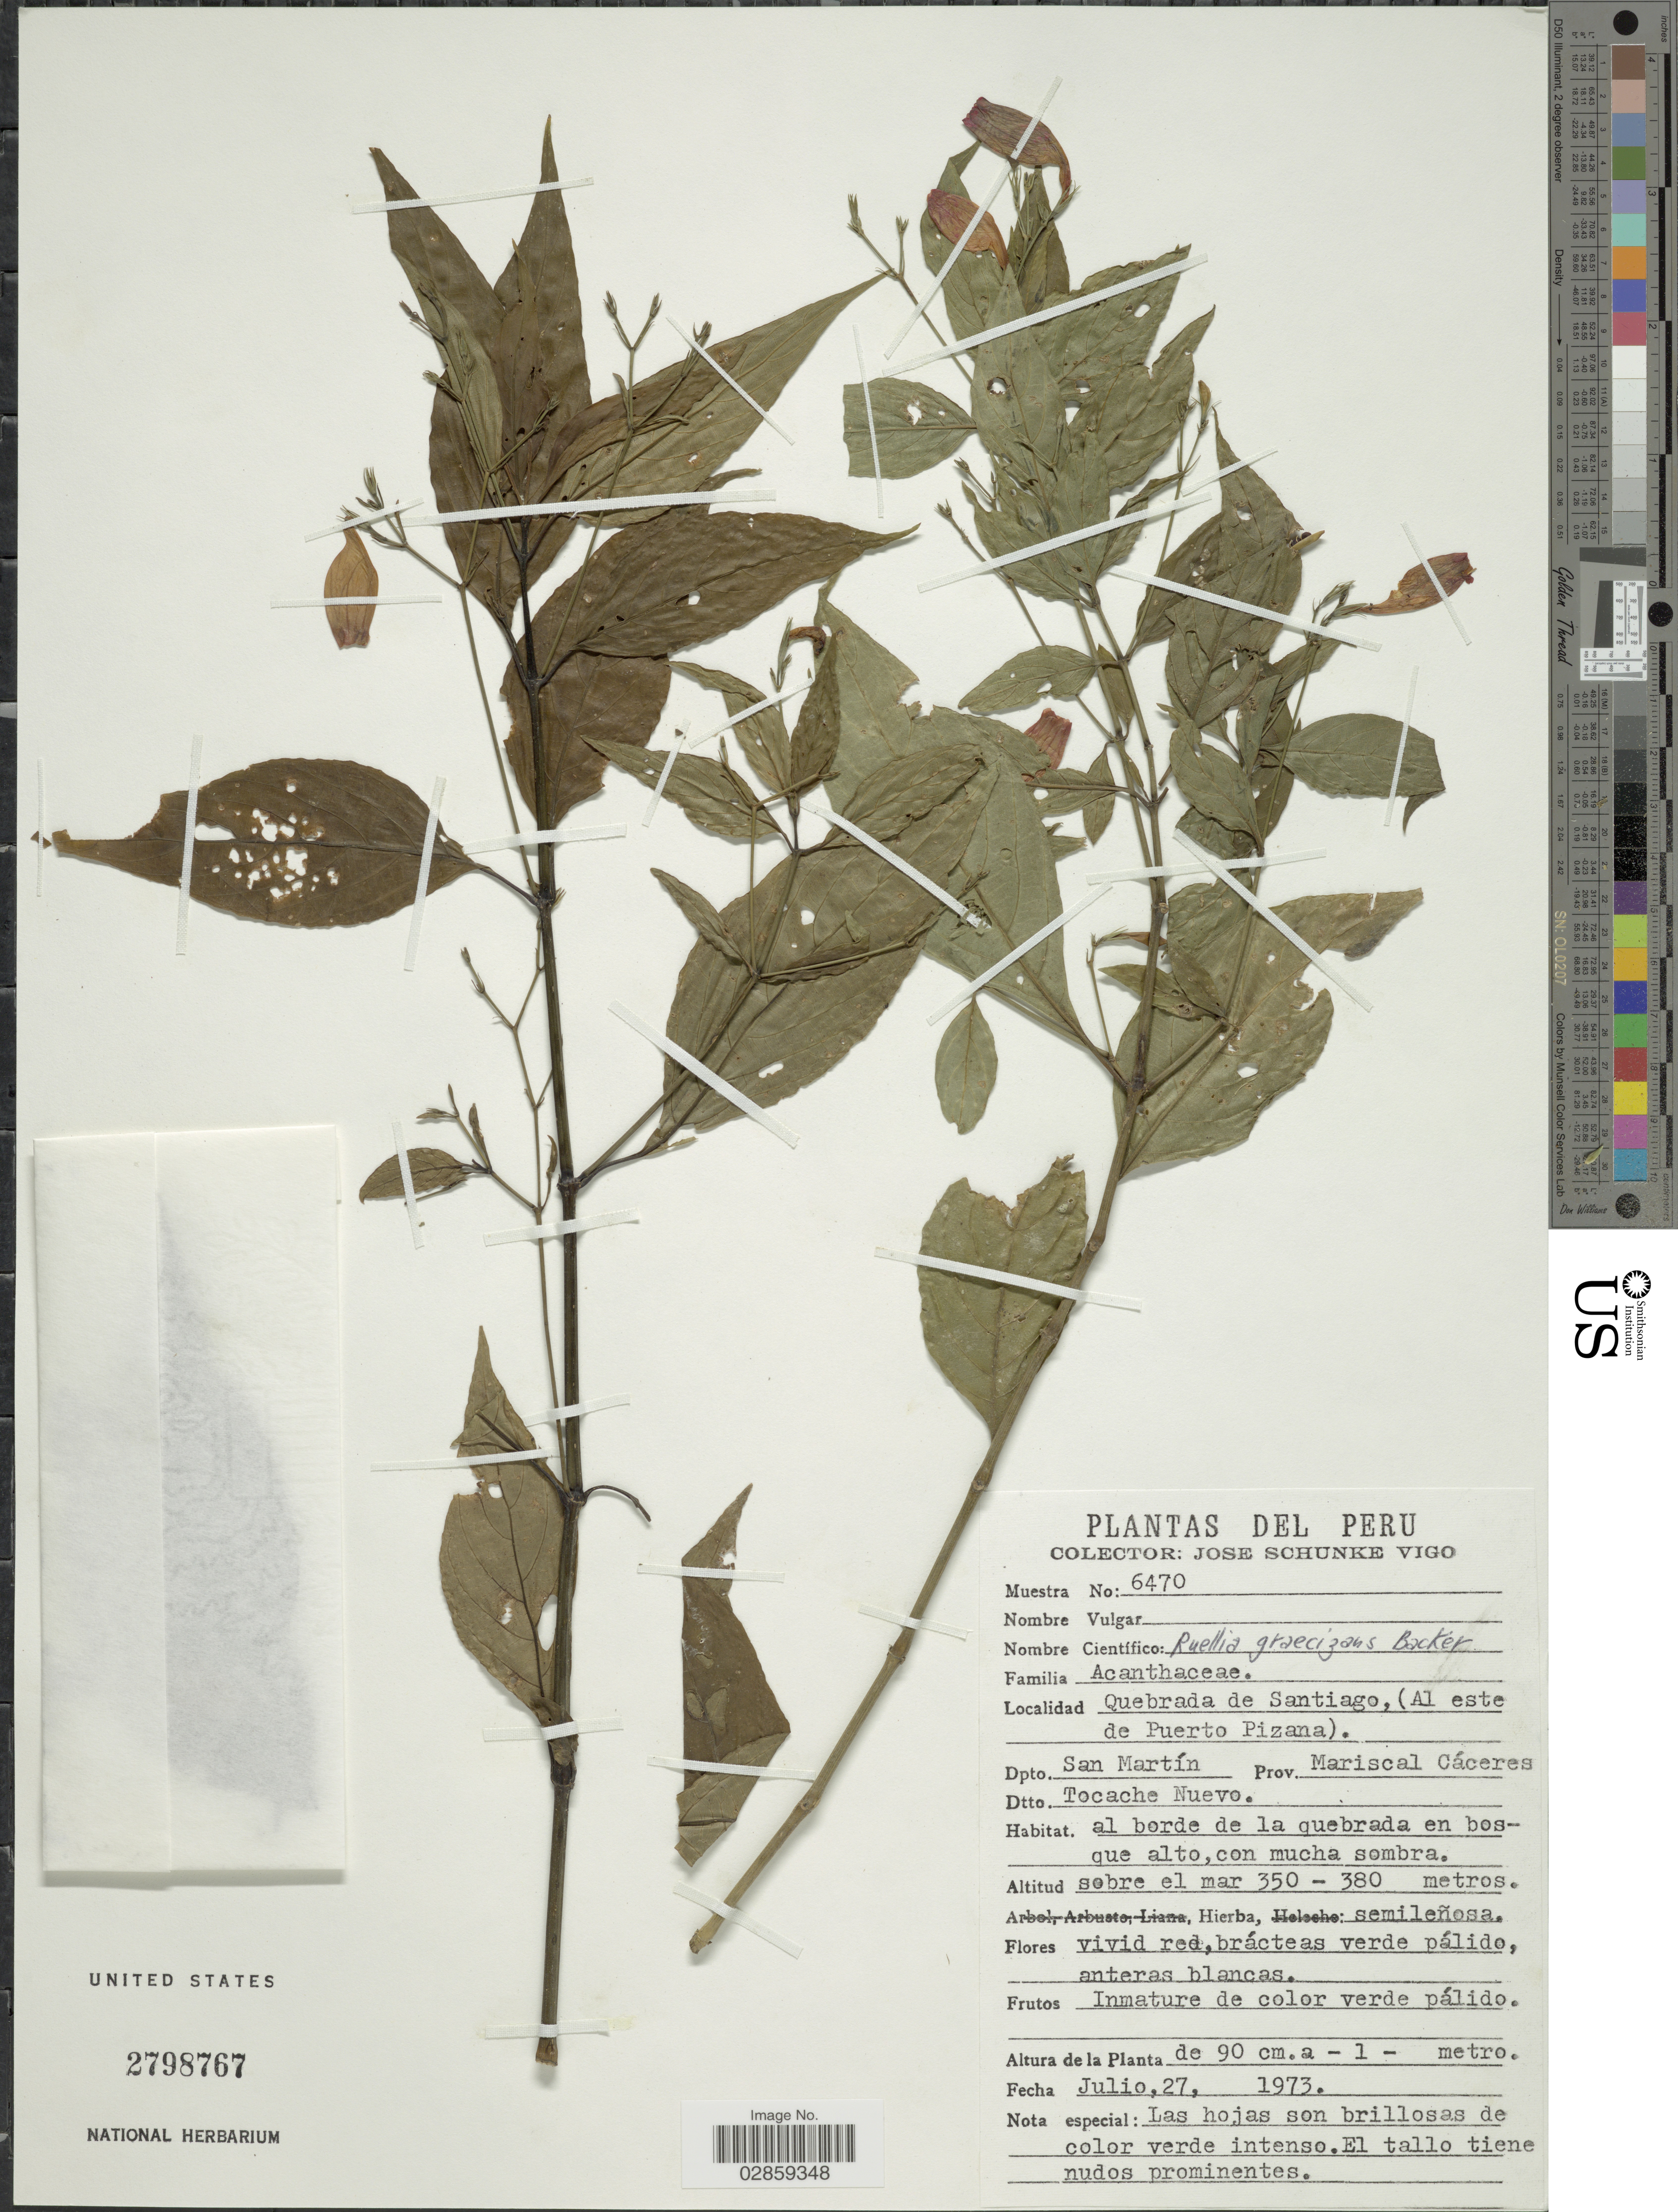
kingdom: Plantae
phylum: Tracheophyta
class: Magnoliopsida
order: Lamiales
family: Acanthaceae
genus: Ruellia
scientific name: Ruellia brevifolia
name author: (Pohl) C. Ezcurra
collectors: J. Schunke Vigo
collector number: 6470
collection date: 1973-07-27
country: Peru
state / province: San Martín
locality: Quebrada de Santiago, (Al este de Puerto Pizana). Dpto. San Martín, Prov. Mariscal Cáceres, Dtto. Tocache Nuevo.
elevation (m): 350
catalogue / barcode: US 2798767